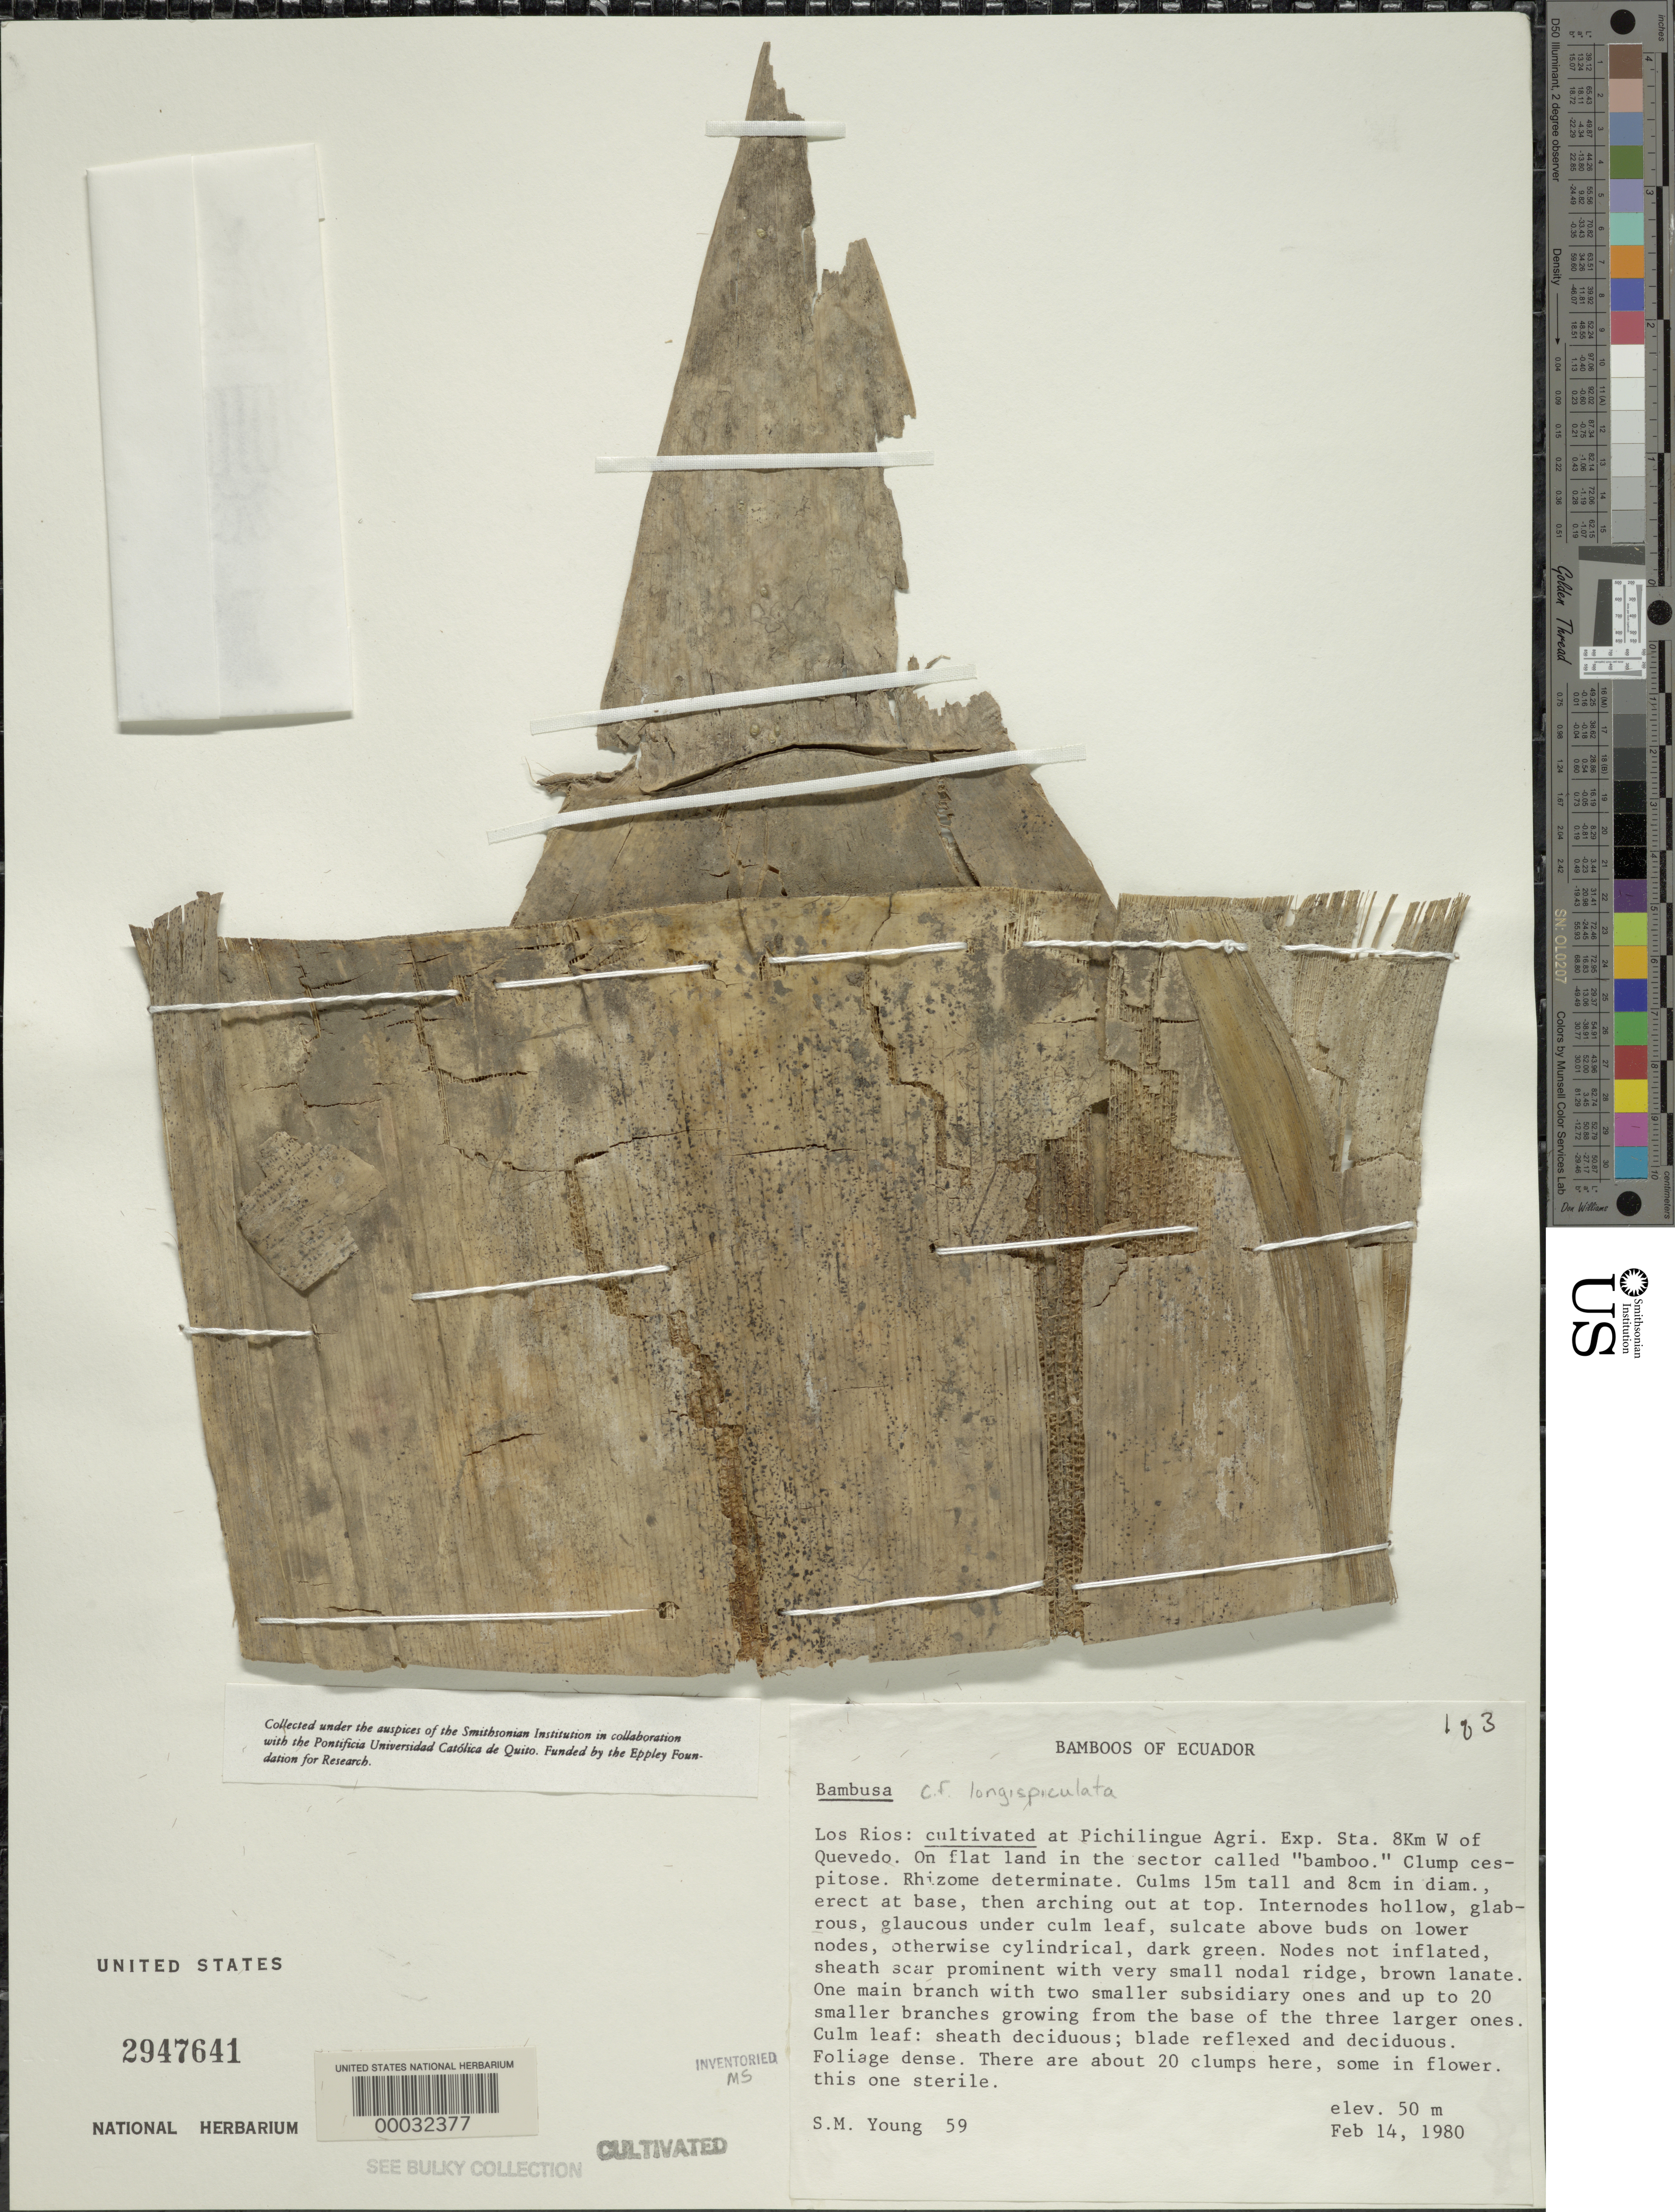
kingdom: Plantae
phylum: Tracheophyta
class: Liliopsida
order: Poales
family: Poaceae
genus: Bambusa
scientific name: Bambusa longispiculata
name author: Gamble ex Brandis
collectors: S. Young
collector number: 59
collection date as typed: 14 Feb 1980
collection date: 1980-02-14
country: Ecuador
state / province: Los Ríos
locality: Pichilingue agricultural Experimentalal station-Quevedo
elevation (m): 50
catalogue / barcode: US 2947641